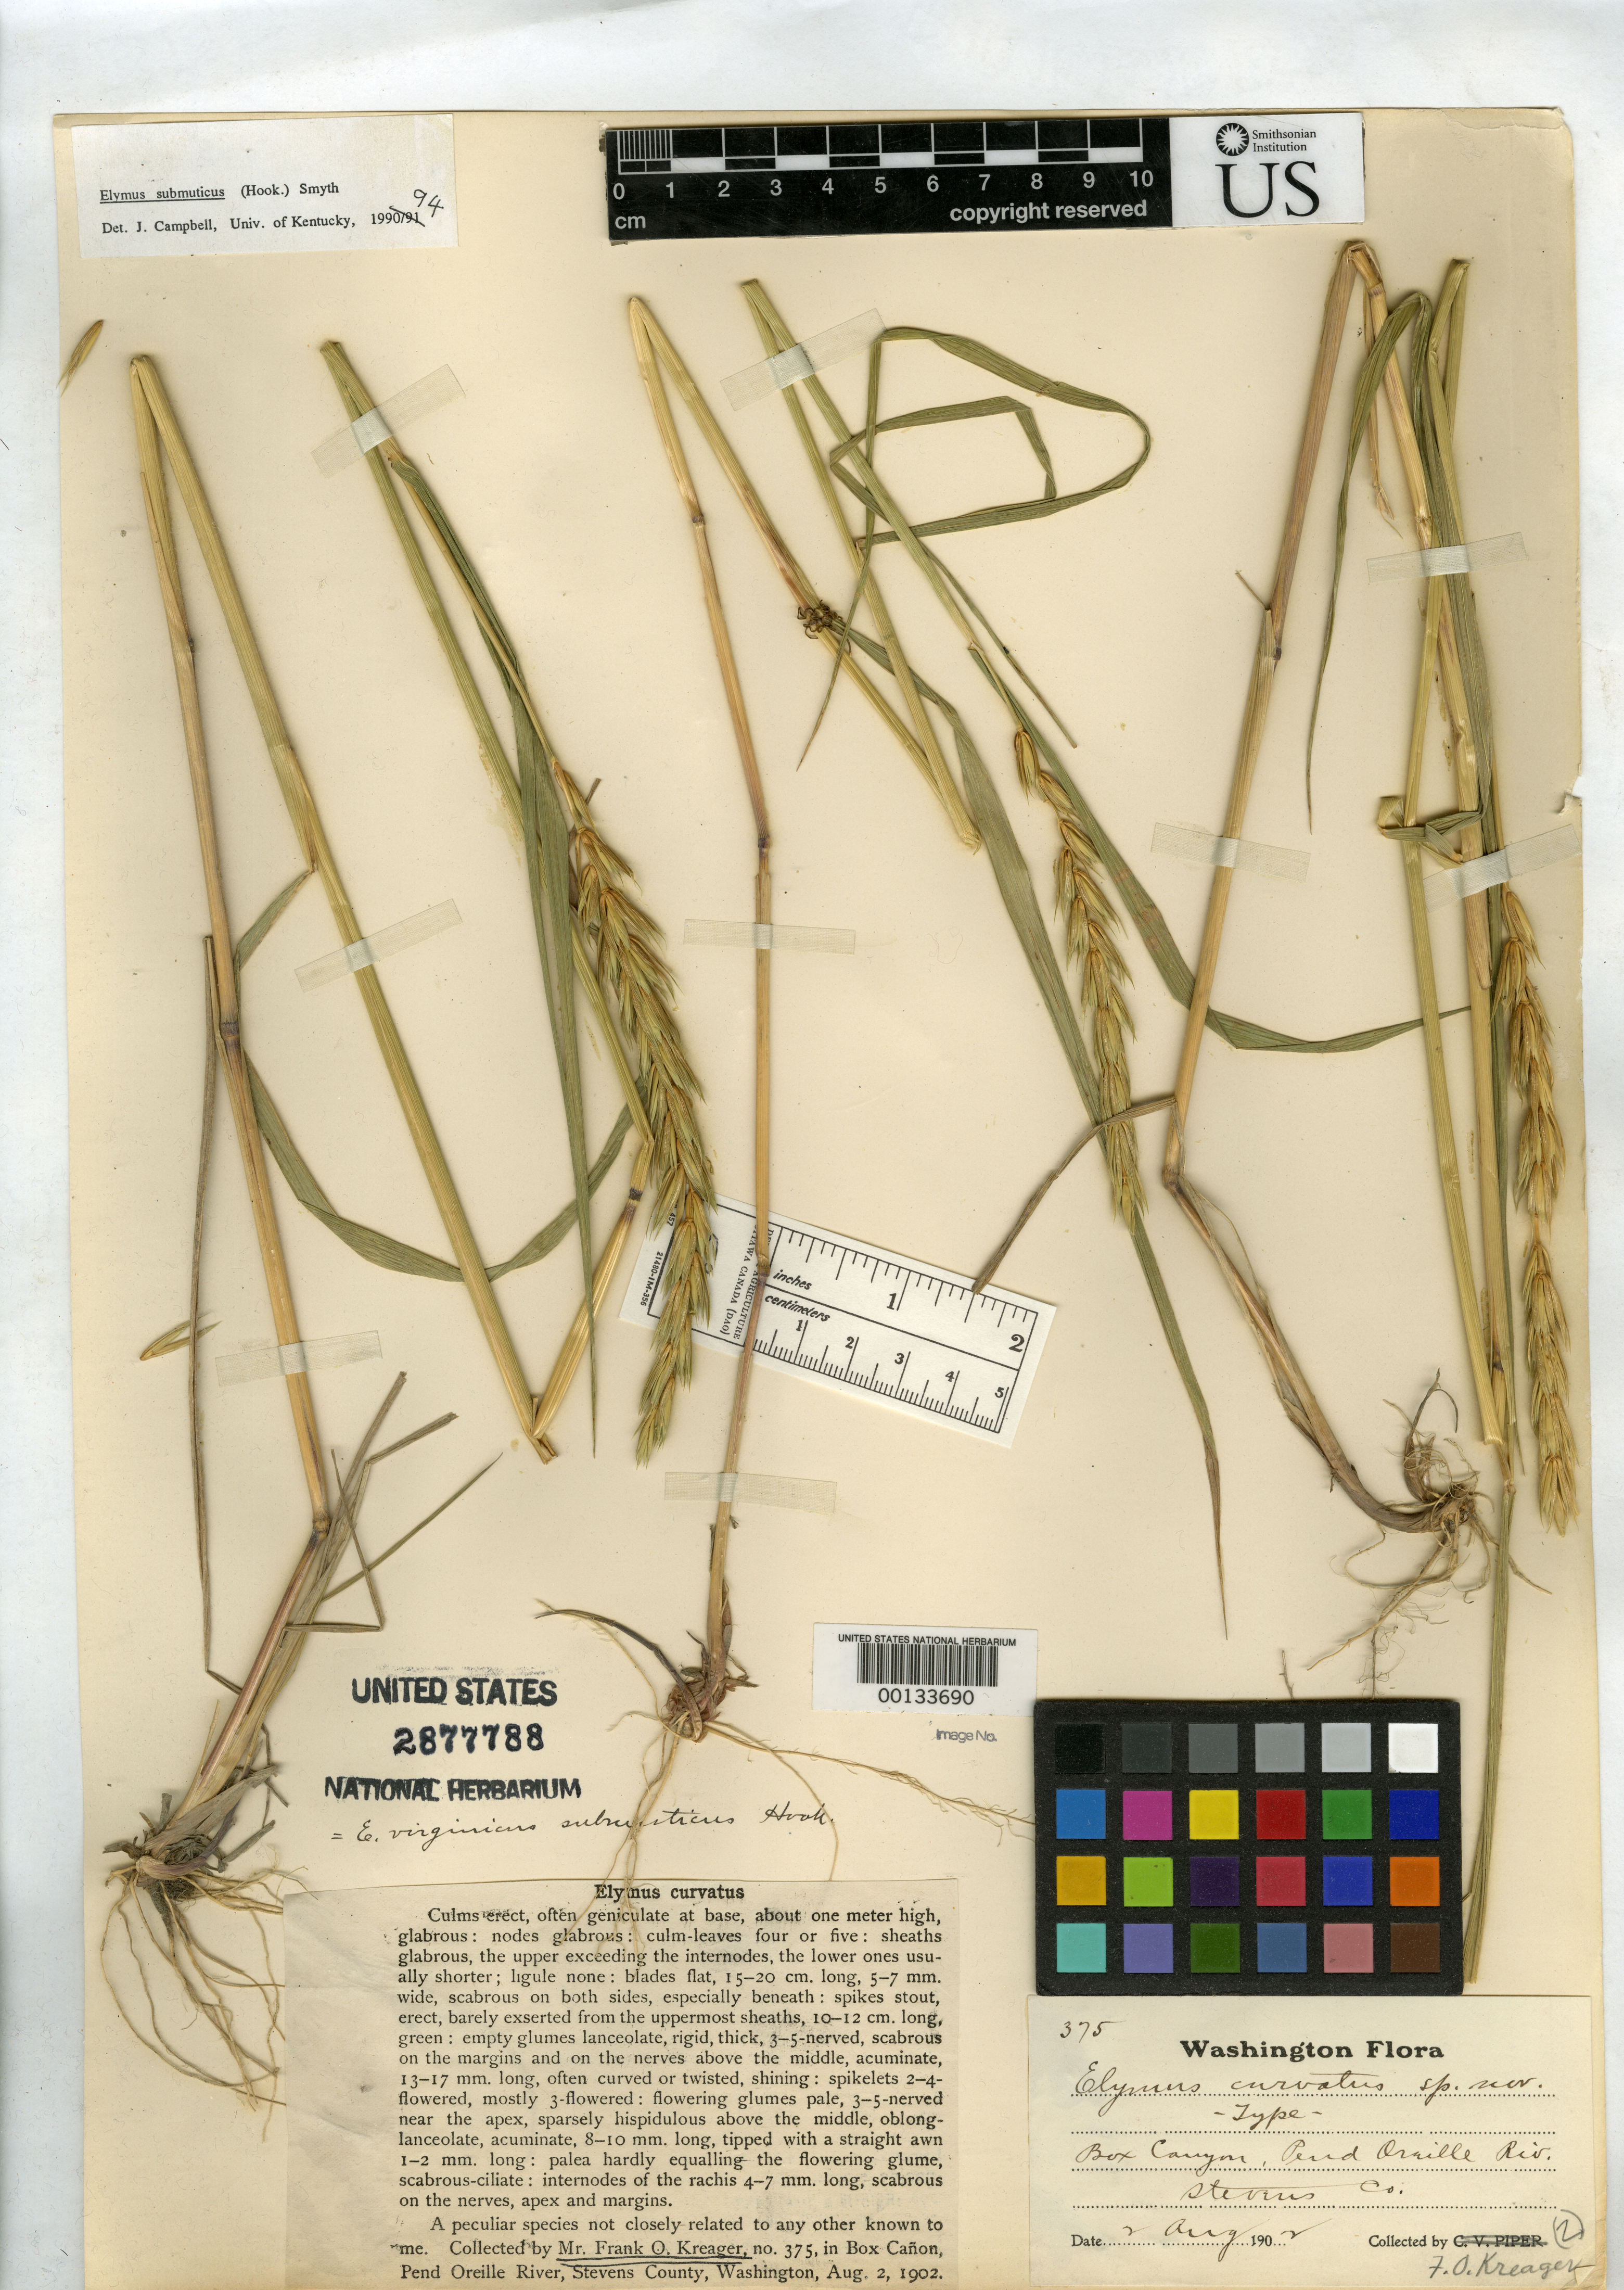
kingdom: Plantae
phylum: Tracheophyta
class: Liliopsida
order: Poales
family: Poaceae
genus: Elymus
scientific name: Elymus curvatus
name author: Piper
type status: Isotype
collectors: F. Kreager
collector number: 375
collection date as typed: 02 Aug 1902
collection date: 1902-08-02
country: United States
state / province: Washington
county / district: Stevens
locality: Box Canyon, Pend Oreille River.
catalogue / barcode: US 2877788